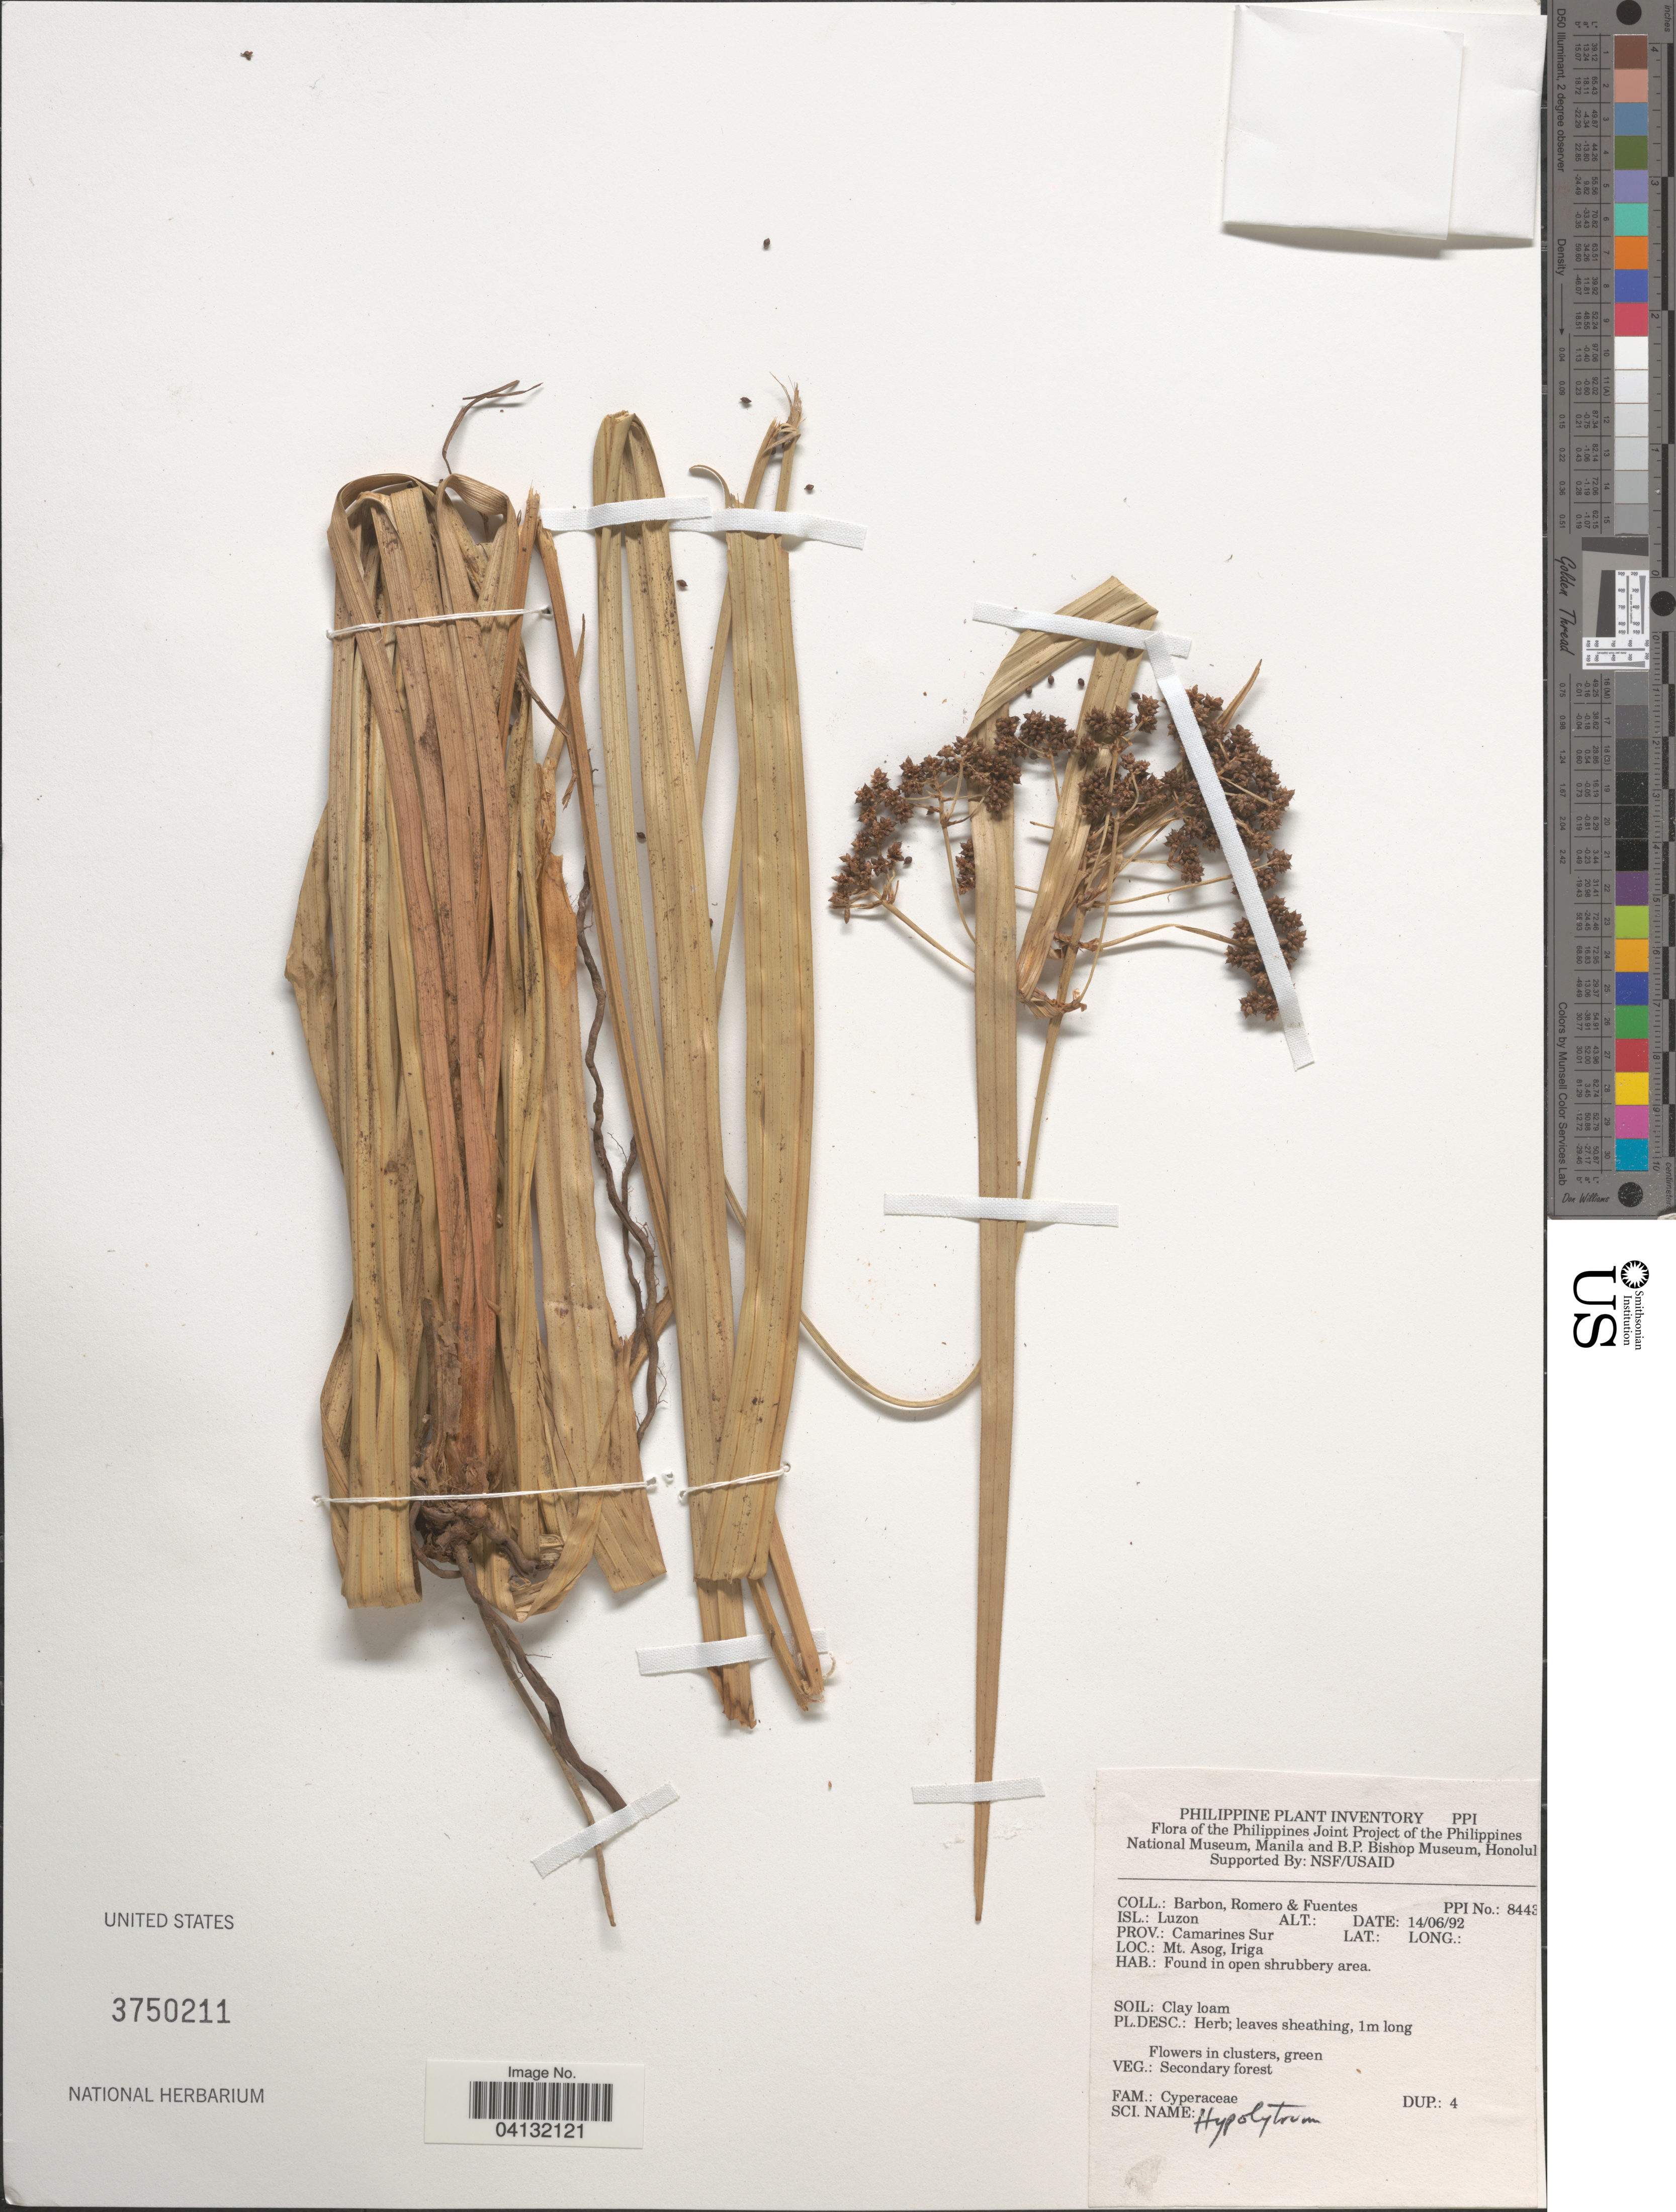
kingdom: Plantae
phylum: Tracheophyta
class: Liliopsida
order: Poales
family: Cyperaceae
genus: Hypolytrum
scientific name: Hypolytrum nemorum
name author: (Vahl) Spreng.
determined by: Strong, Mark T., (BOT), Smithsonian Institution - National Museum of Natural History (UNITED STATES)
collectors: Barbon, -. Romero & -- Fernando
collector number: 8443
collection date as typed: Transcribed d/m/y: 14/6/92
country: Philippines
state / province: Bicol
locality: Isl.: Luzon. Prov.: Camarines Sur. Mt. Asog, Iriga.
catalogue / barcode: US 3750211